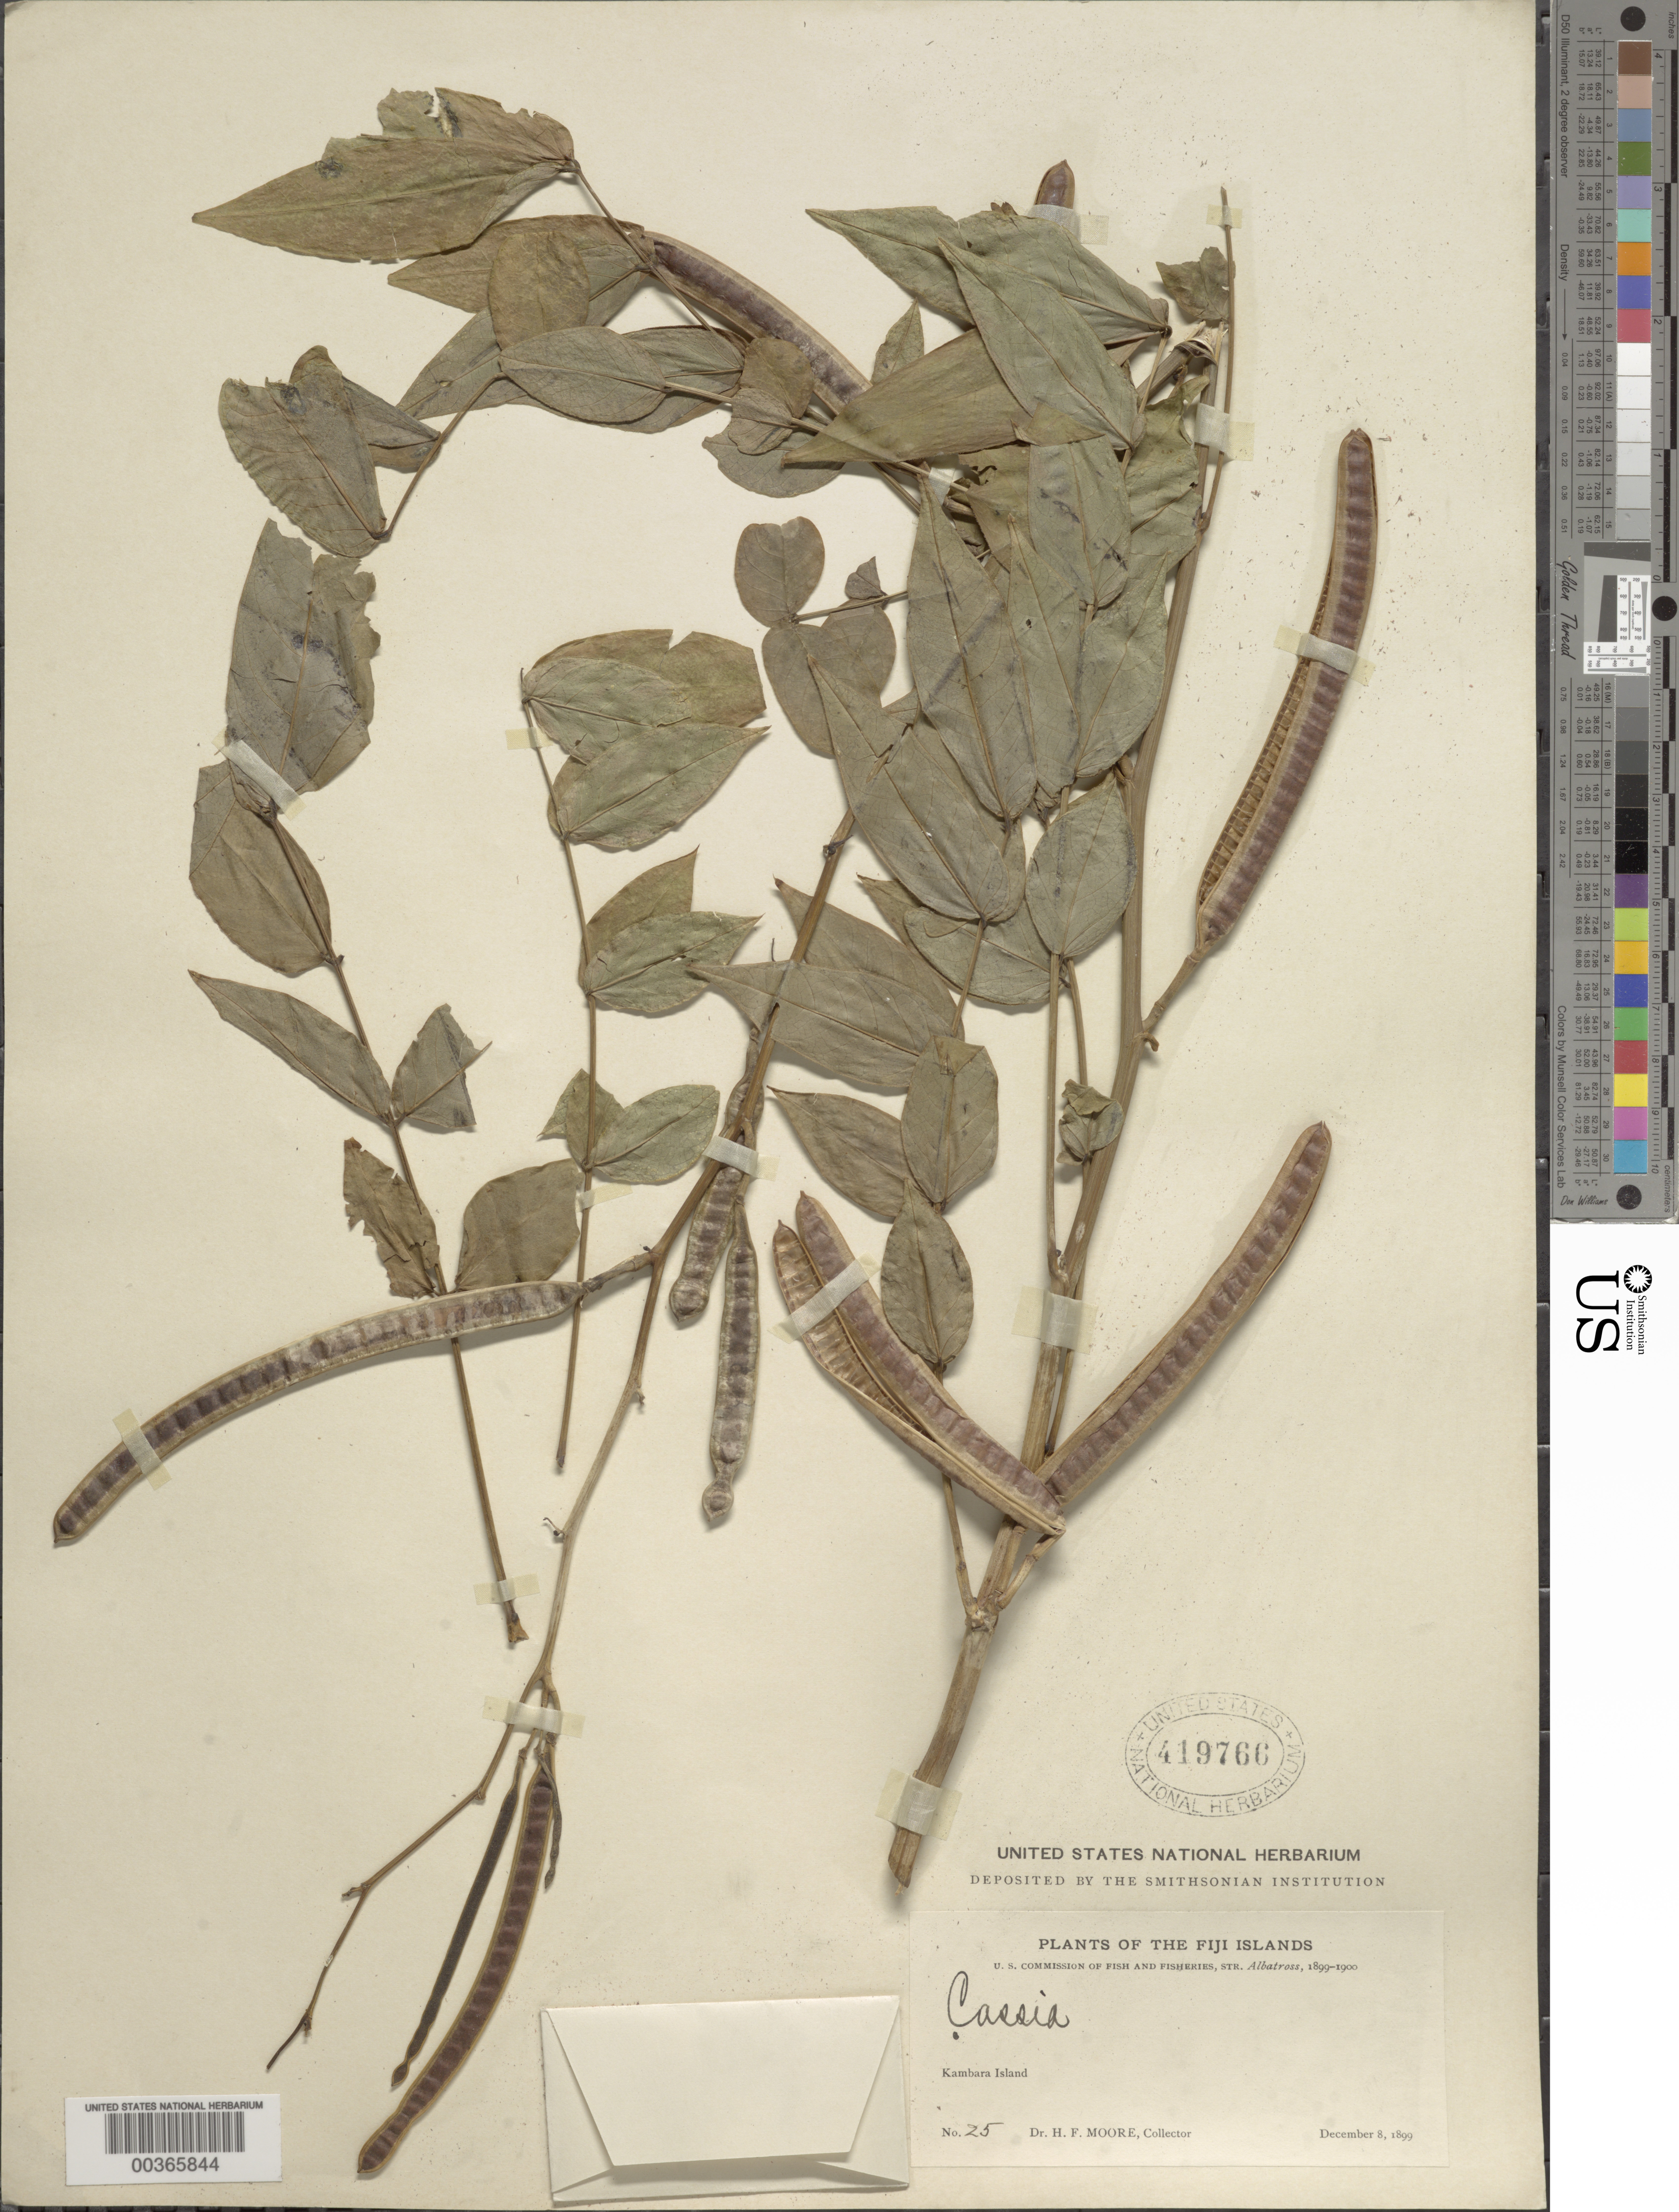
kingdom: Plantae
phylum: Tracheophyta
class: Magnoliopsida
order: Fabales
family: Fabaceae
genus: Senna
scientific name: Senna occidentalis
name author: (L.) Link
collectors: H. F. Moore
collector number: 25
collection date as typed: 08 Dec 1899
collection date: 1899-12-08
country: Fiji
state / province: Eastern Division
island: Kabara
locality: Kambara i. [= kabara i.] [Lau Is.]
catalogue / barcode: US 419766